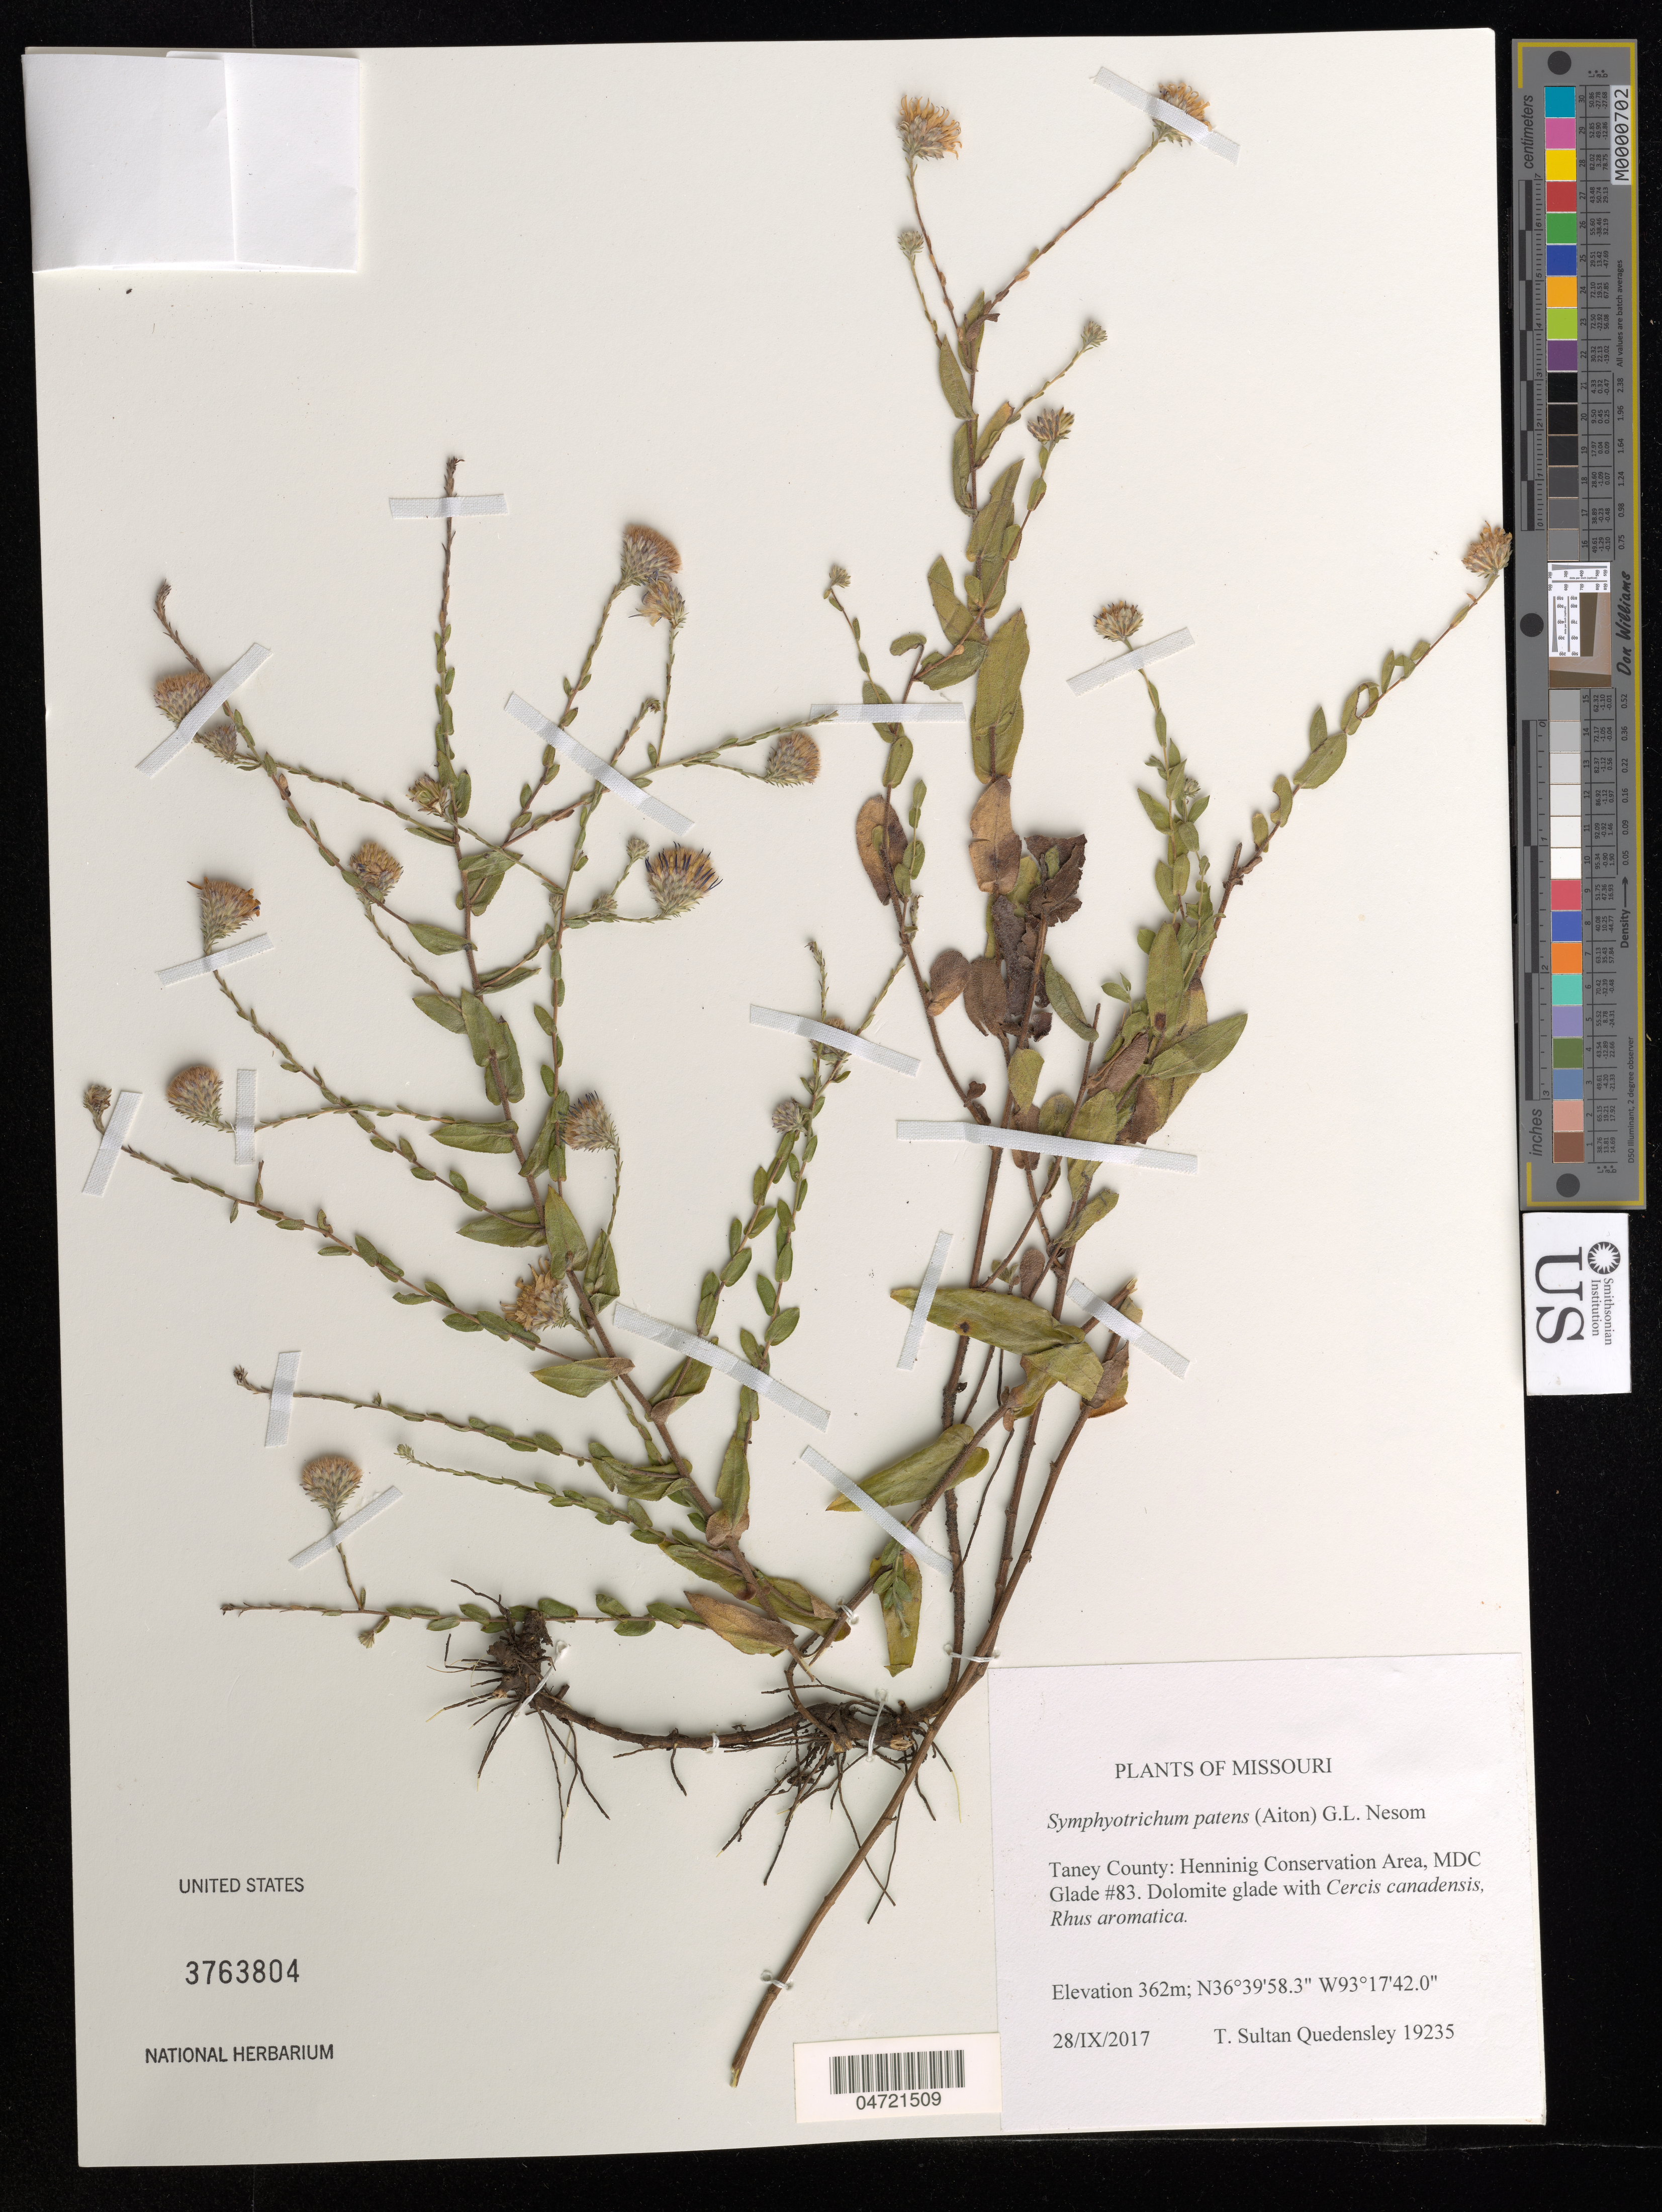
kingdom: Plantae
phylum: Tracheophyta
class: Magnoliopsida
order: Asterales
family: Asteraceae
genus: Symphyotrichum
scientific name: Symphyotrichum patens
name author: (Aiton) G.L. Nesom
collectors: T. S. Quedensley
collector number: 19235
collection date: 2017-09-28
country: United States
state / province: Missouri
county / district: Taney County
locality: Henninig Conservation Area, MDC Glade #83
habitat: Dolomite glade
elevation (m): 362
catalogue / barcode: US 3763804